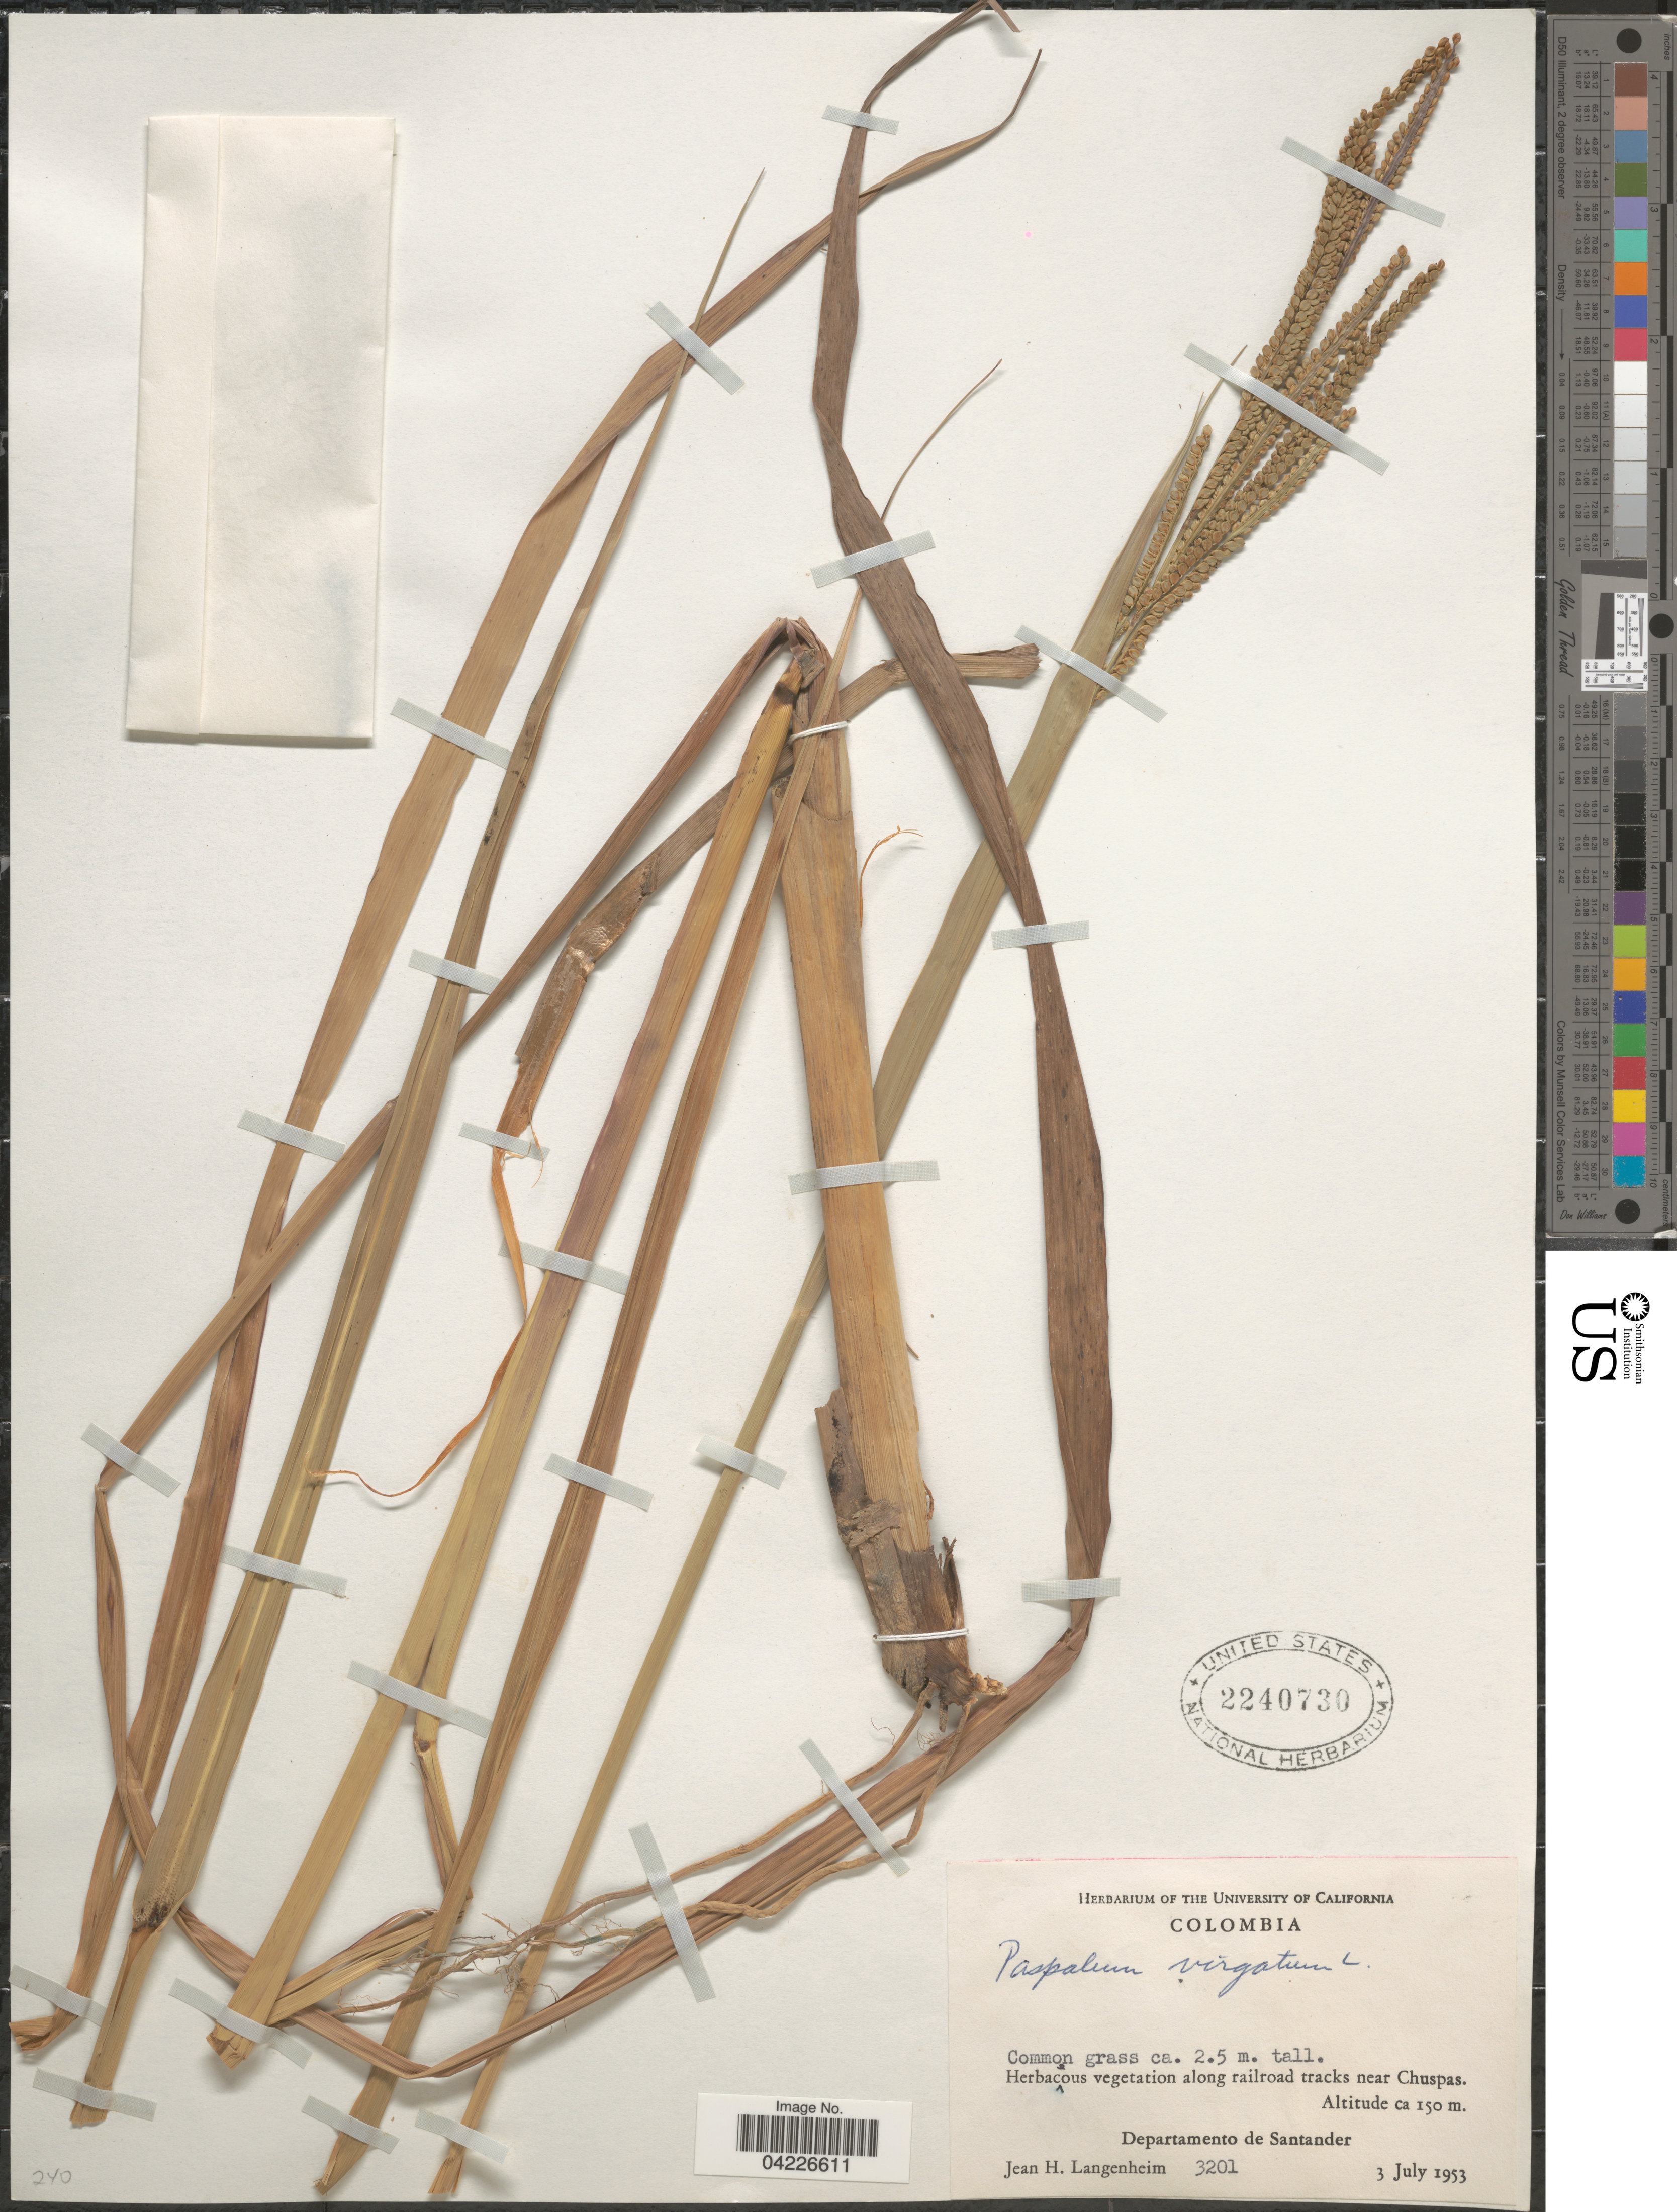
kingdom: Plantae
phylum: Tracheophyta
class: Liliopsida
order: Poales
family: Poaceae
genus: Paspalum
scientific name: Paspalum virgatum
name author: L.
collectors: J. H. Langenheim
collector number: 3201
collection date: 1953-07-03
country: Colombia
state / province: Santander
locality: Herbaceous vegetation along railroad tracks near Chuspas. Departamento de Santander.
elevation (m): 150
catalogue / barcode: US 2240730